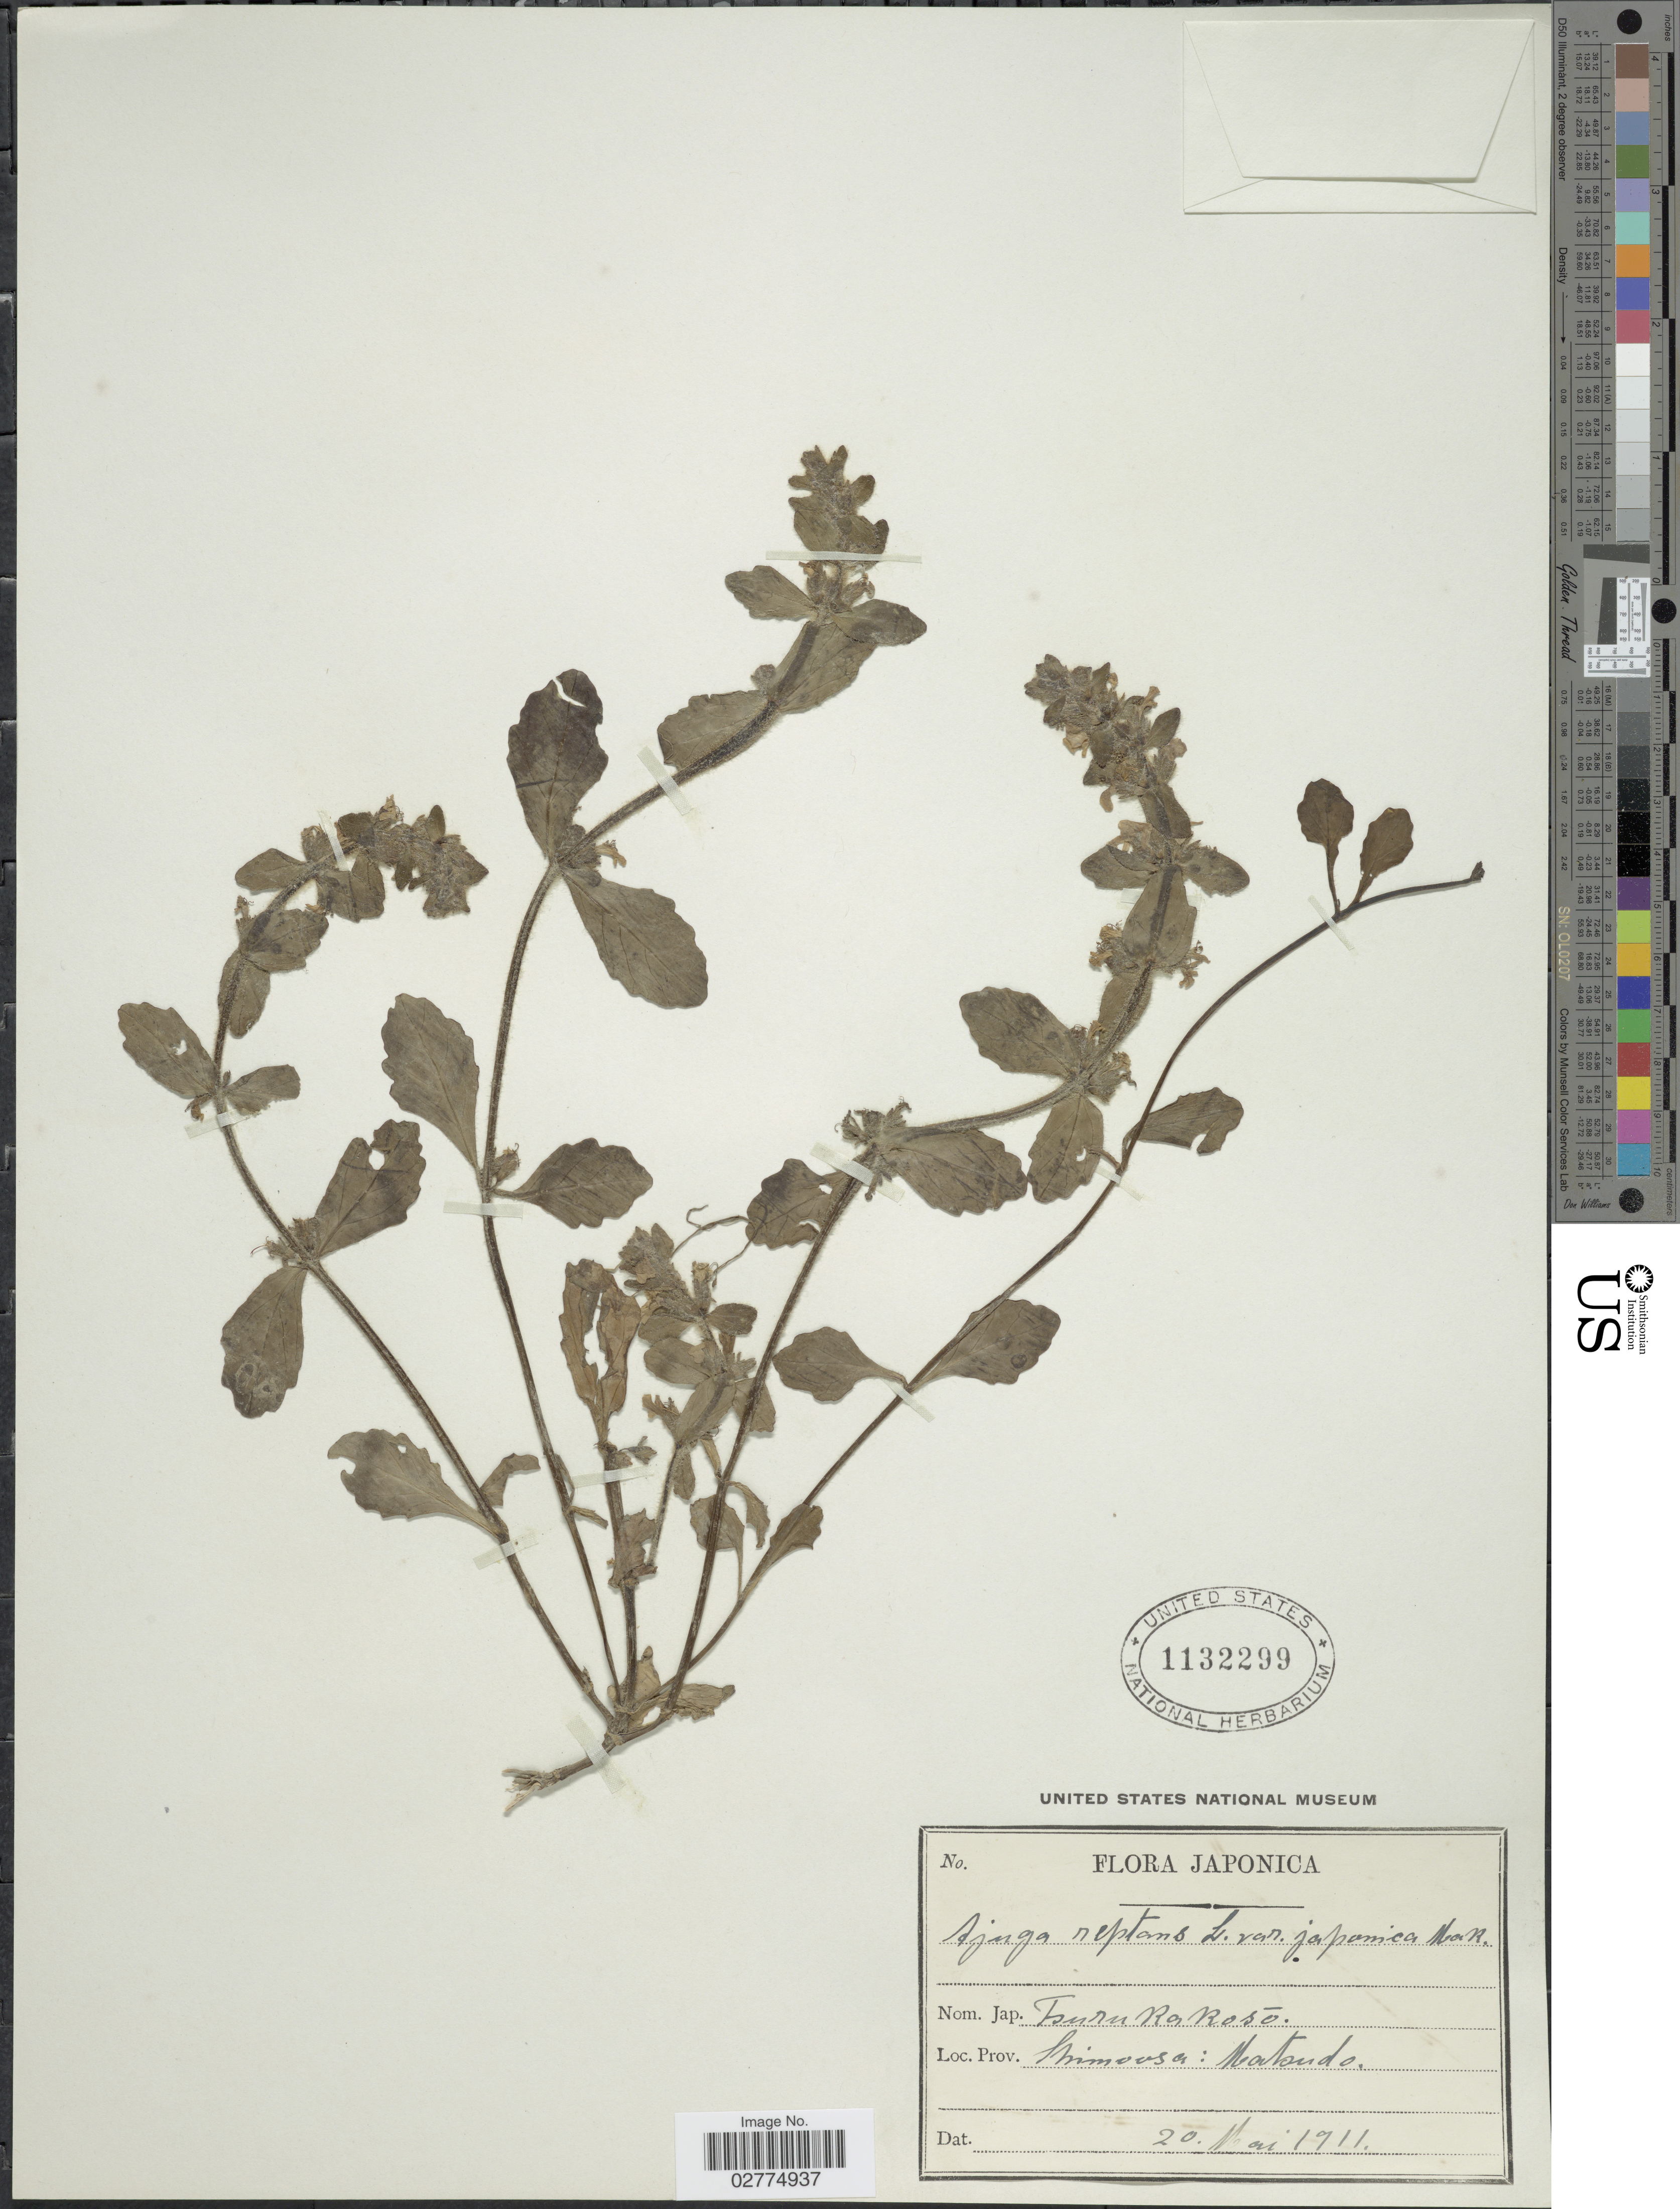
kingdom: Plantae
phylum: Tracheophyta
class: Magnoliopsida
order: Lamiales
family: Lamiaceae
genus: Ajuga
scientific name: Ajuga reptans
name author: L.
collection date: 1911-05-20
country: Japan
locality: Mimoosa: Matsudo.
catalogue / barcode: US 1132299